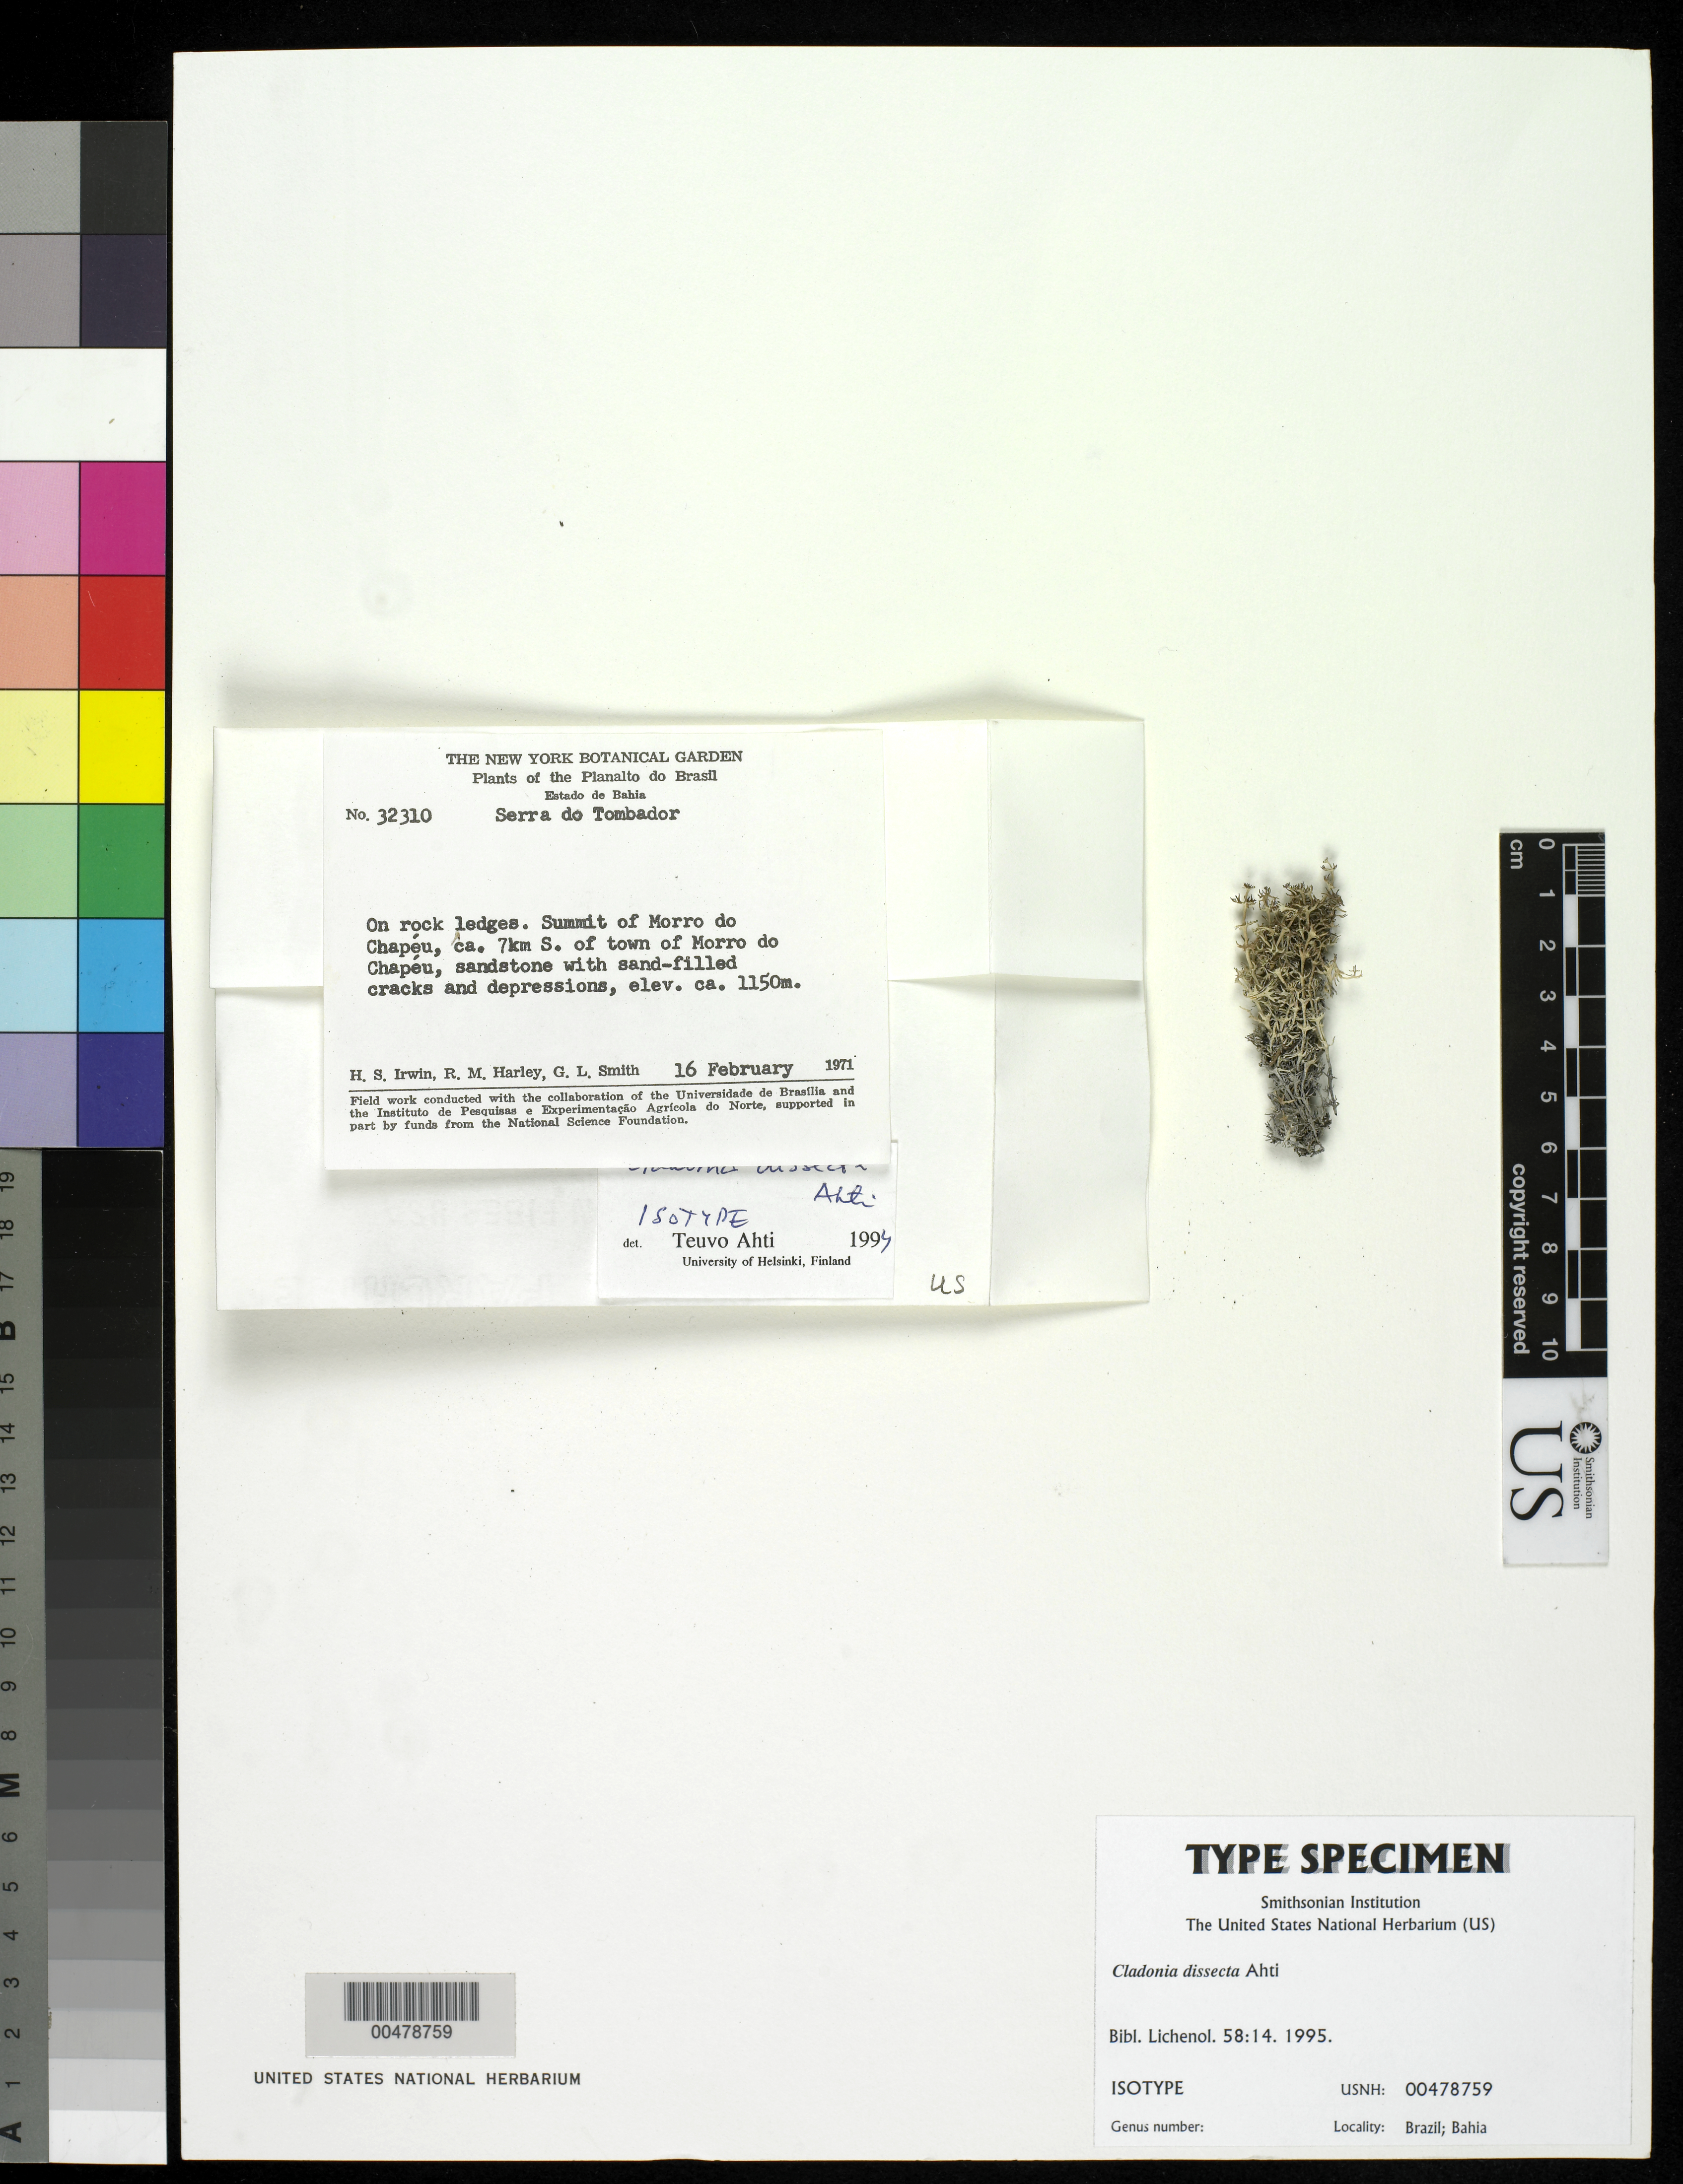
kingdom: Fungi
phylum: Ascomycota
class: Lecanoromycetes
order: Lecanorales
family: Cladoniaceae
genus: Cladonia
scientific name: Cladonia dissecta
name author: Ahti in Ahti & Marcelli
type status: Isotype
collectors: H. Irwin, R. M. Harley & G. L. Smith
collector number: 32310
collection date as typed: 16 Feb 1971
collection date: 1971-02-16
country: Brazil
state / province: Bahia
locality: Serra do Tombador, summit of Morro do Chapeu, ca. 7 km S of town of Morro do Chapeu.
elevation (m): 1150